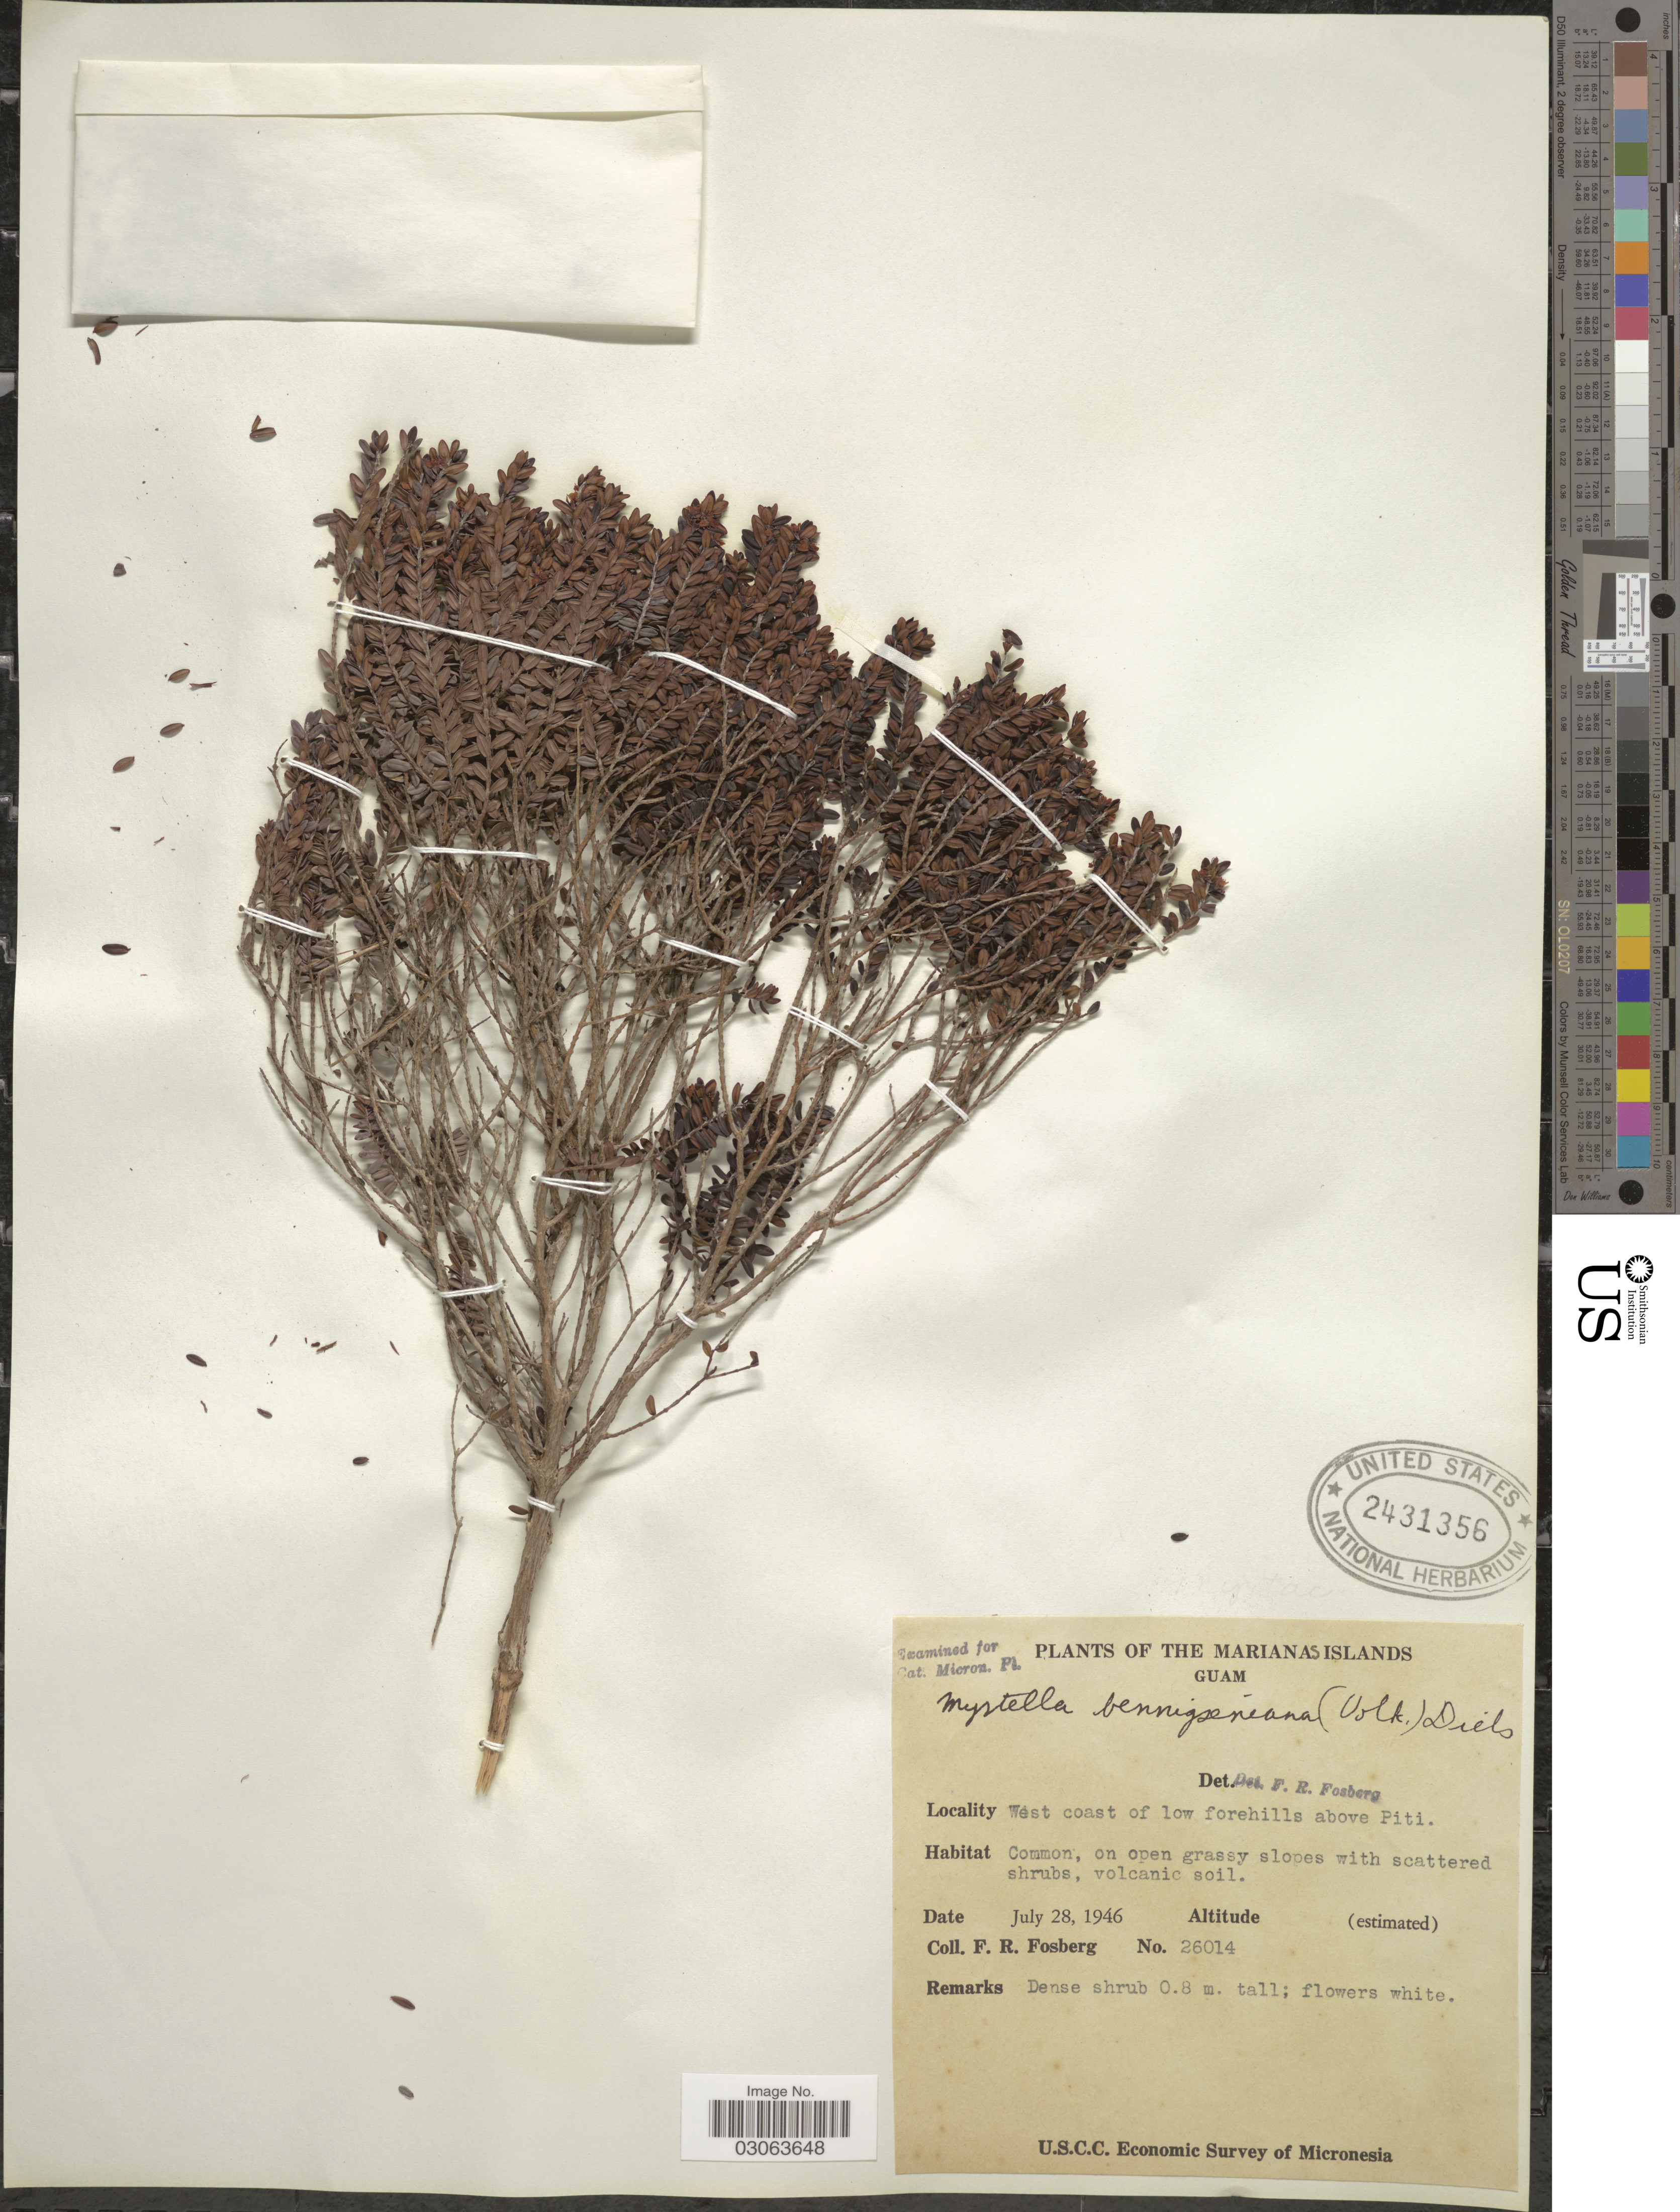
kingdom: Plantae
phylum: Tracheophyta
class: Magnoliopsida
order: Myrtales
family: Myrtaceae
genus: Myrtella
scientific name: Myrtella bennigseniana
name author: (Volkens) Diels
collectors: F. R. Fosberg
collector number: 26014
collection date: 1946-07-28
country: Guam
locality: The Marianas Islands, West coast of low forehills above Piti.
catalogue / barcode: US 2431356